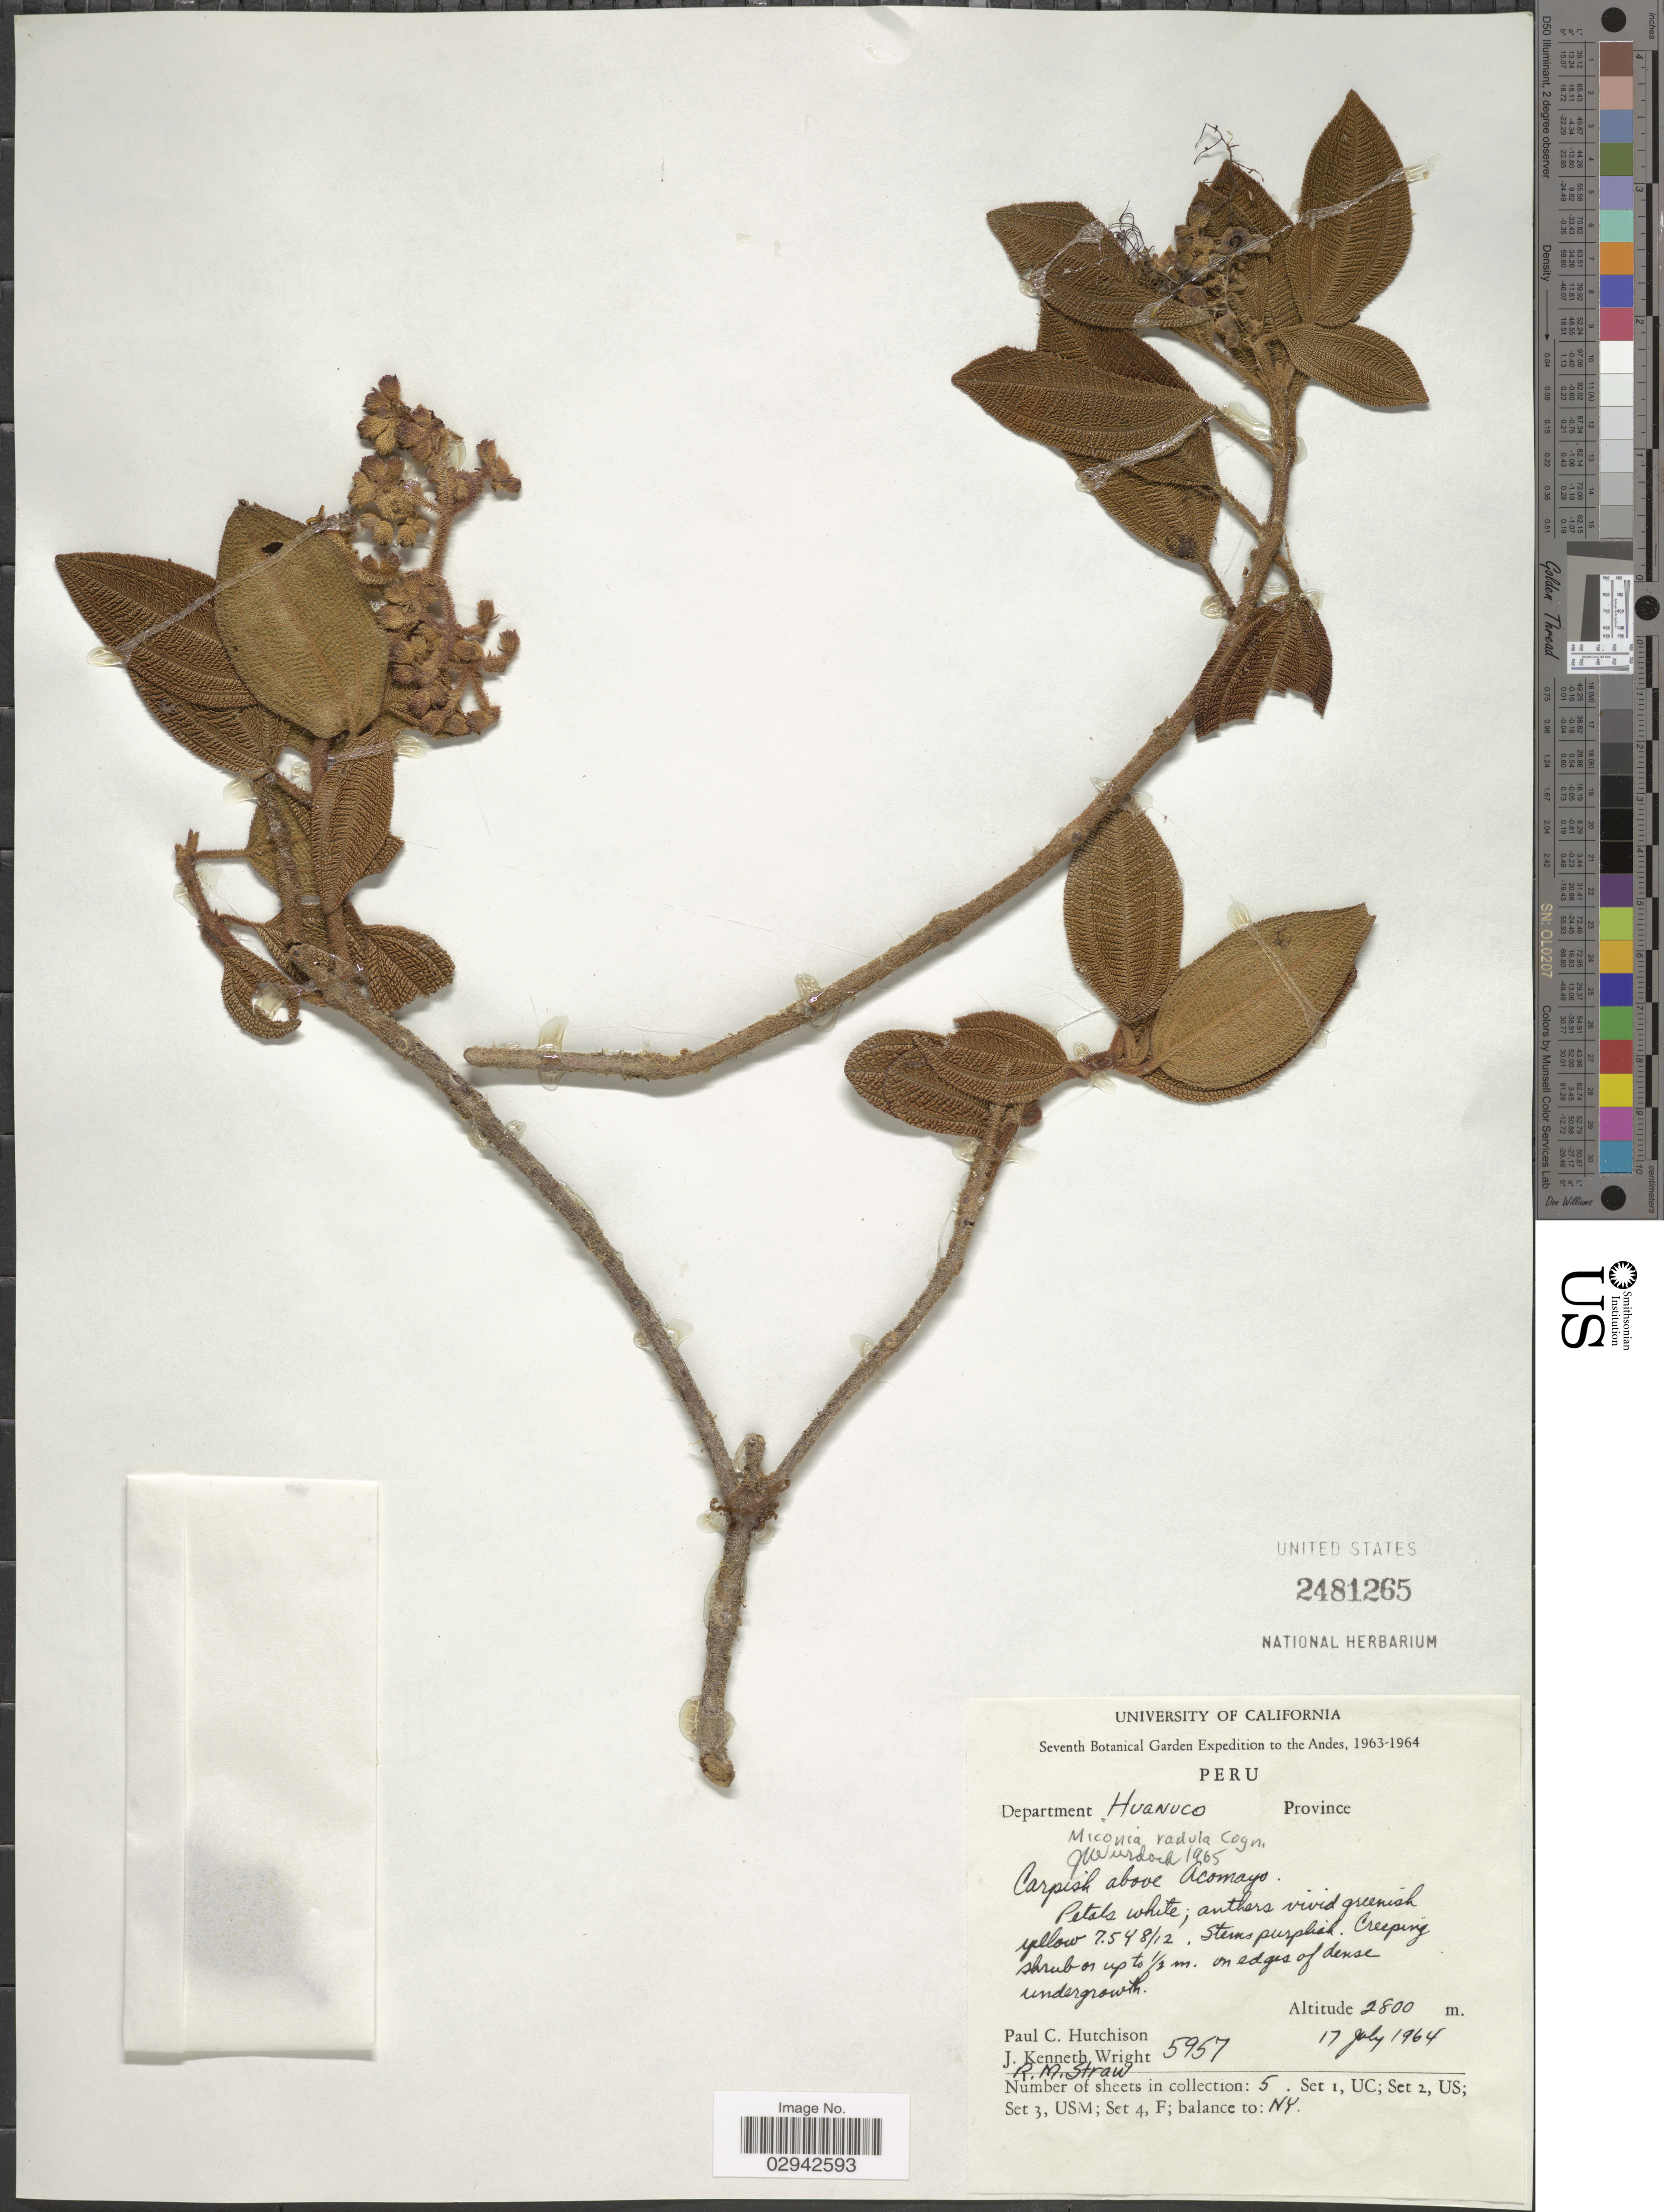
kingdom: Plantae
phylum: Tracheophyta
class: Magnoliopsida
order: Myrtales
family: Melastomataceae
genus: Miconia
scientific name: Miconia radulifolia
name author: (Benth.) Naudin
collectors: P. C. Hutchison, J. K. Wright & R. M. Straw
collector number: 5957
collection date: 1964-07-17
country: Peru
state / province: Huánuco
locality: The Andes, Department Huanuco, Carpish above Acomayo.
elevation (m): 2800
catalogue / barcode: US 2481265